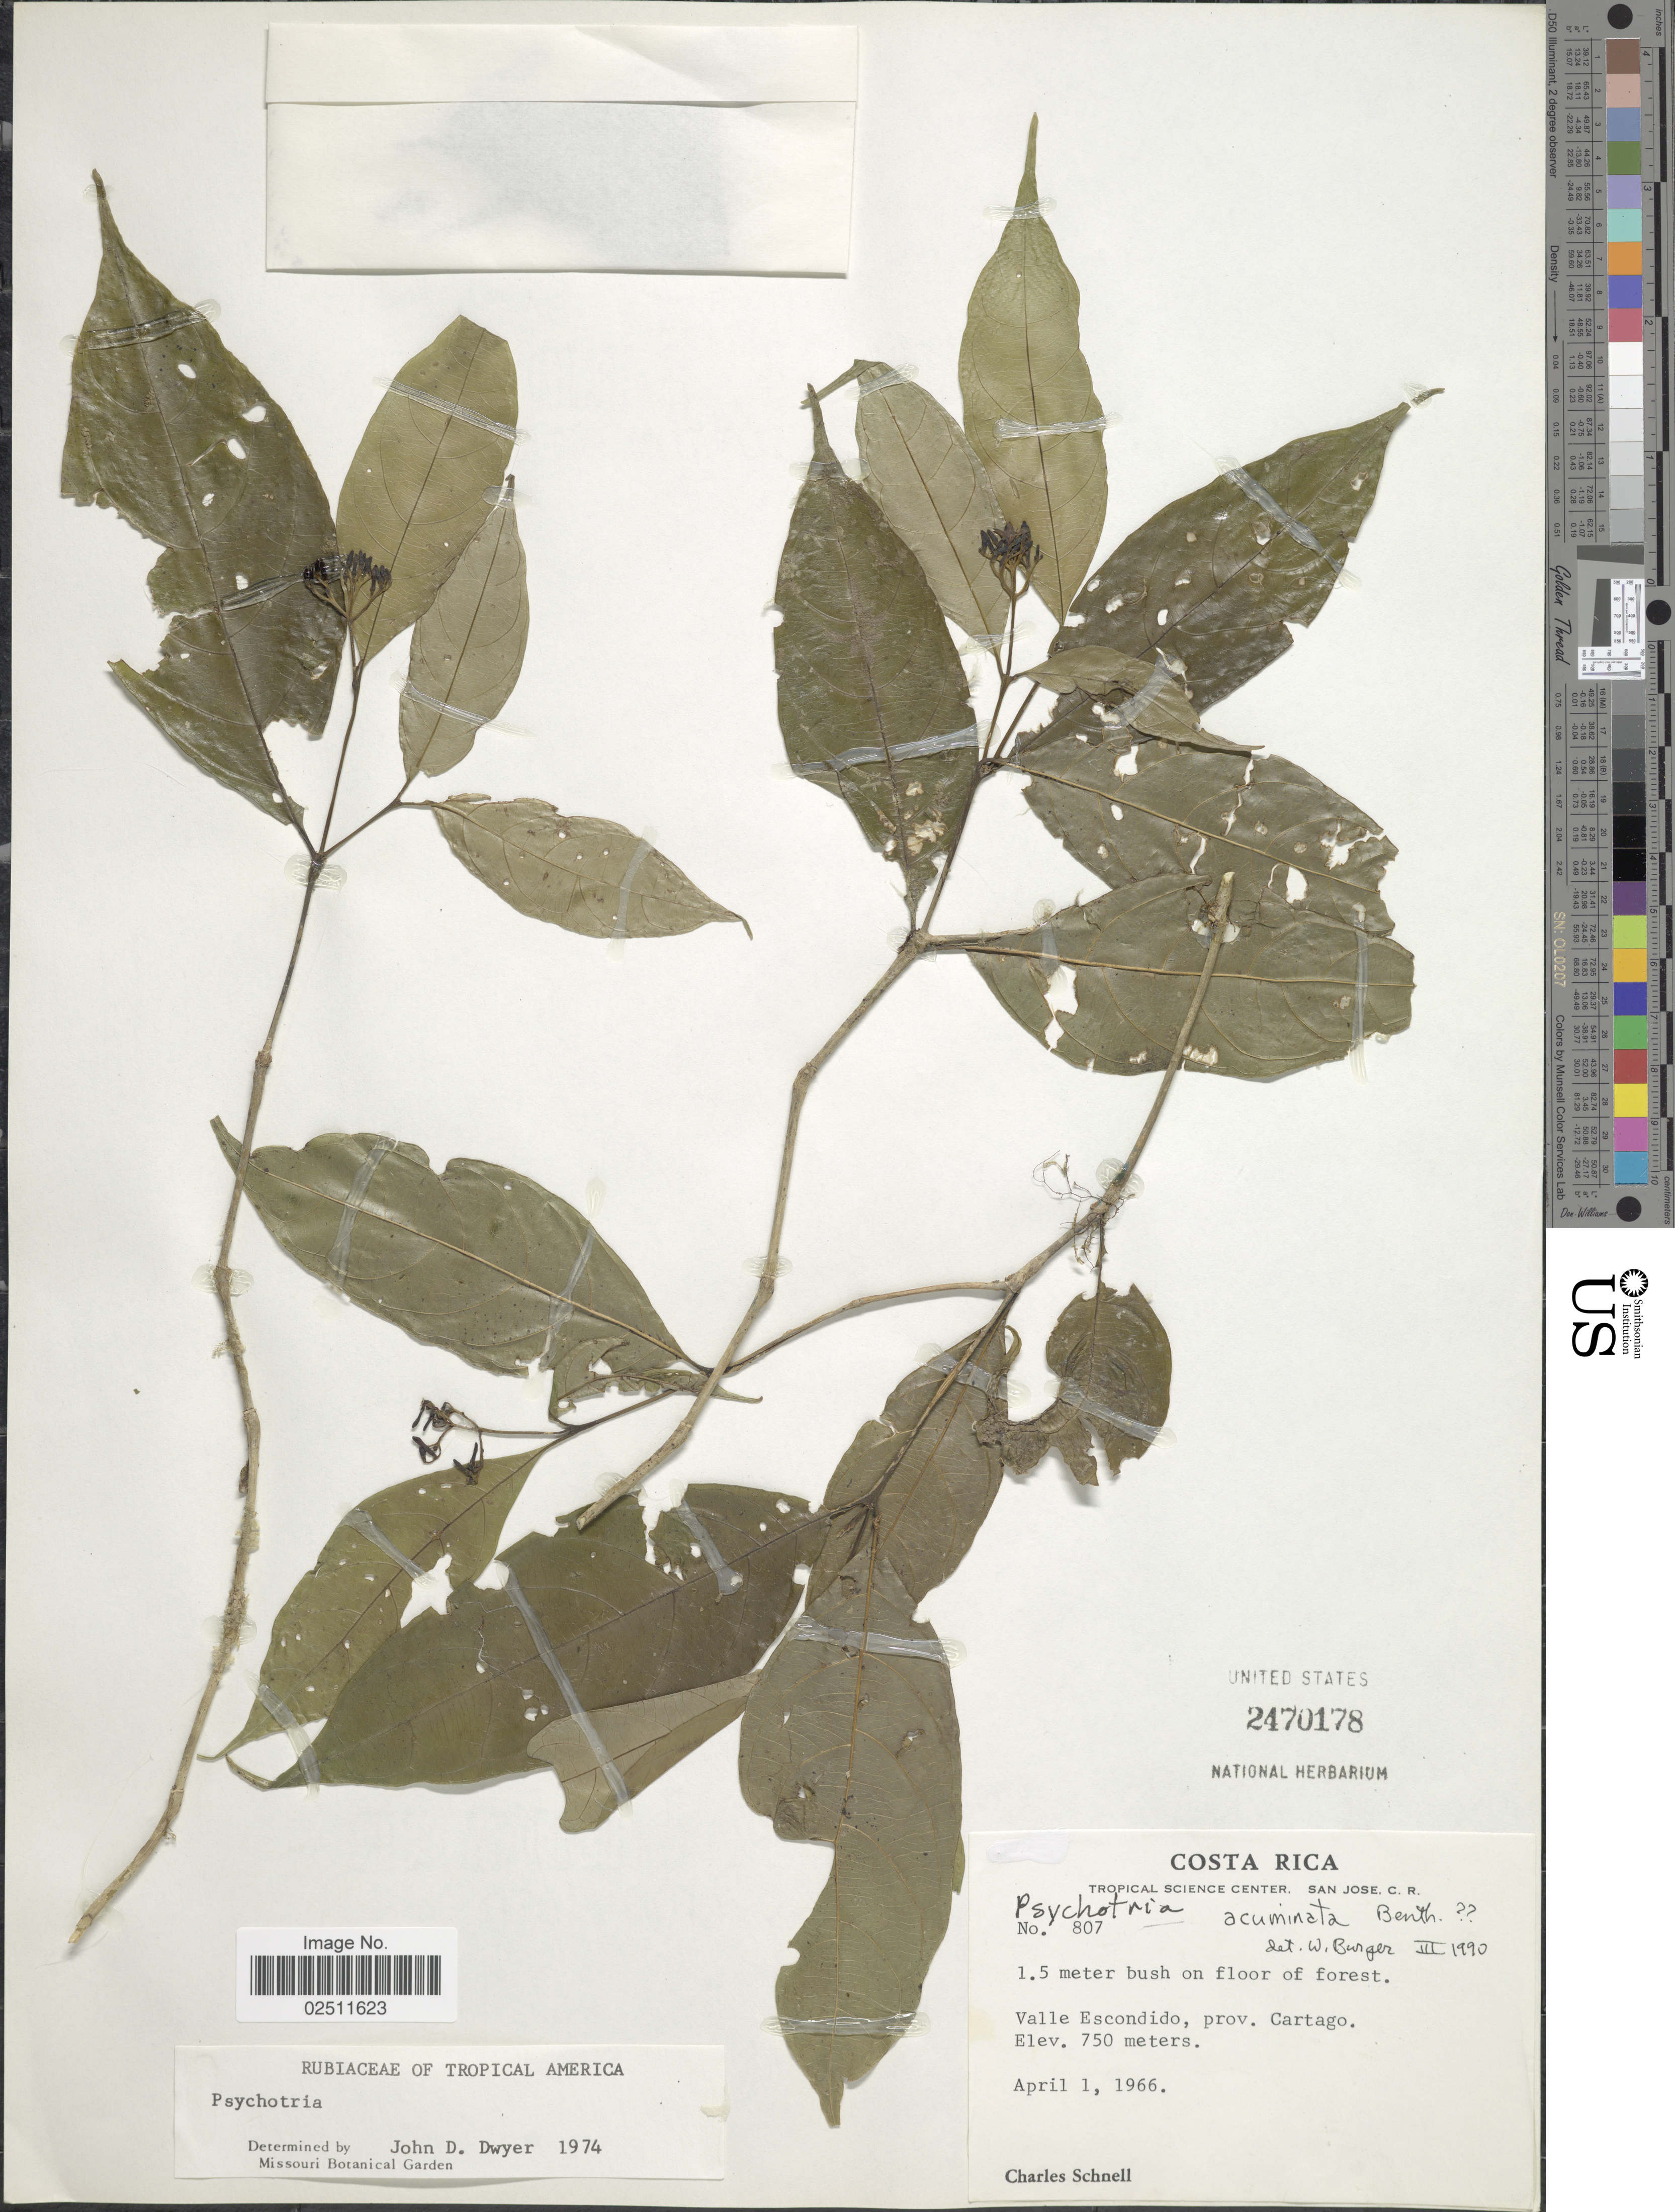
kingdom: Plantae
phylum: Tracheophyta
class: Magnoliopsida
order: Gentianales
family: Rubiaceae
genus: Psychotria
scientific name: Psychotria acuminata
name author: Benth.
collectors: C. Schnell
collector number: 807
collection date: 1966-04-01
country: Costa Rica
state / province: Cartago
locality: Valle Escondido.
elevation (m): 750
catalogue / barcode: US 2470178